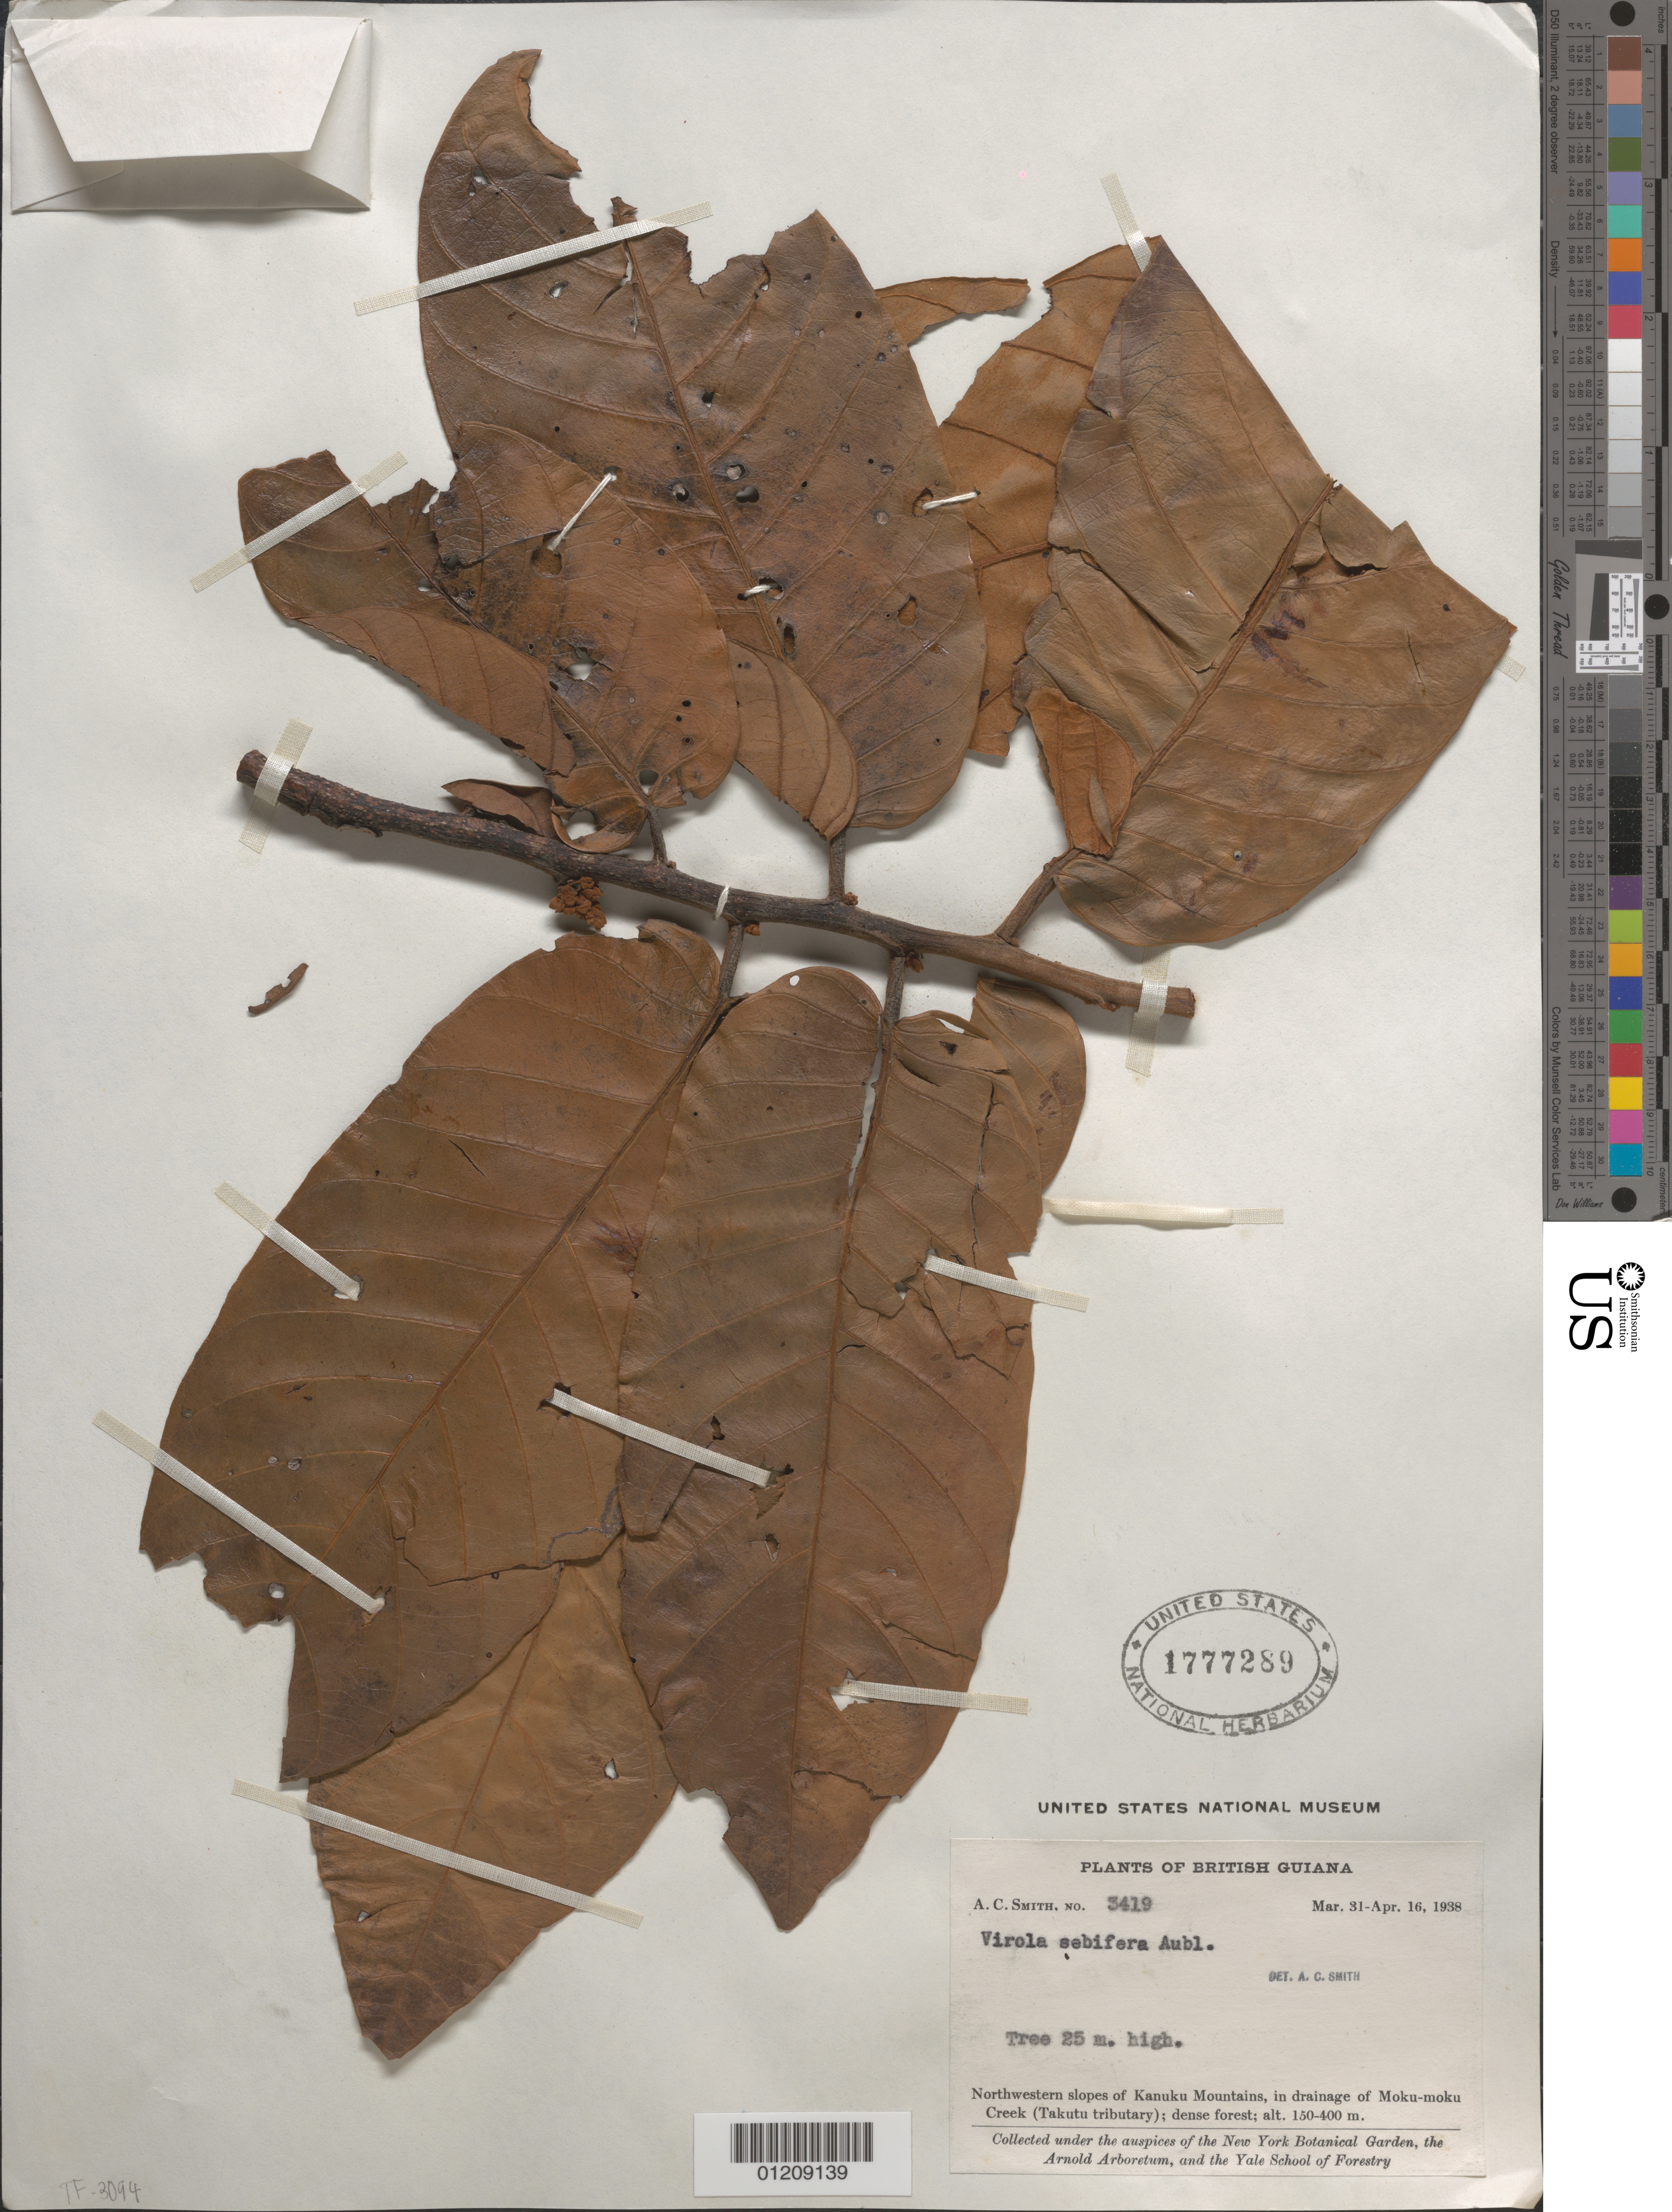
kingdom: Plantae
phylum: Tracheophyta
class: Magnoliopsida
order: Magnoliales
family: Myristicaceae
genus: Virola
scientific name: Virola sebifera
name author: Aubl.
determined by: Smith, A. C.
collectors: A. C. Smith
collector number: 3419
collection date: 1938-03-31/1938-04-16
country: Guyana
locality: Northwestern slopes of Kanuku Mountains, in drainage of Moku-moku Creek (Takutu tributary)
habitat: Dense forest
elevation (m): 150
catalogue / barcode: US 1777289